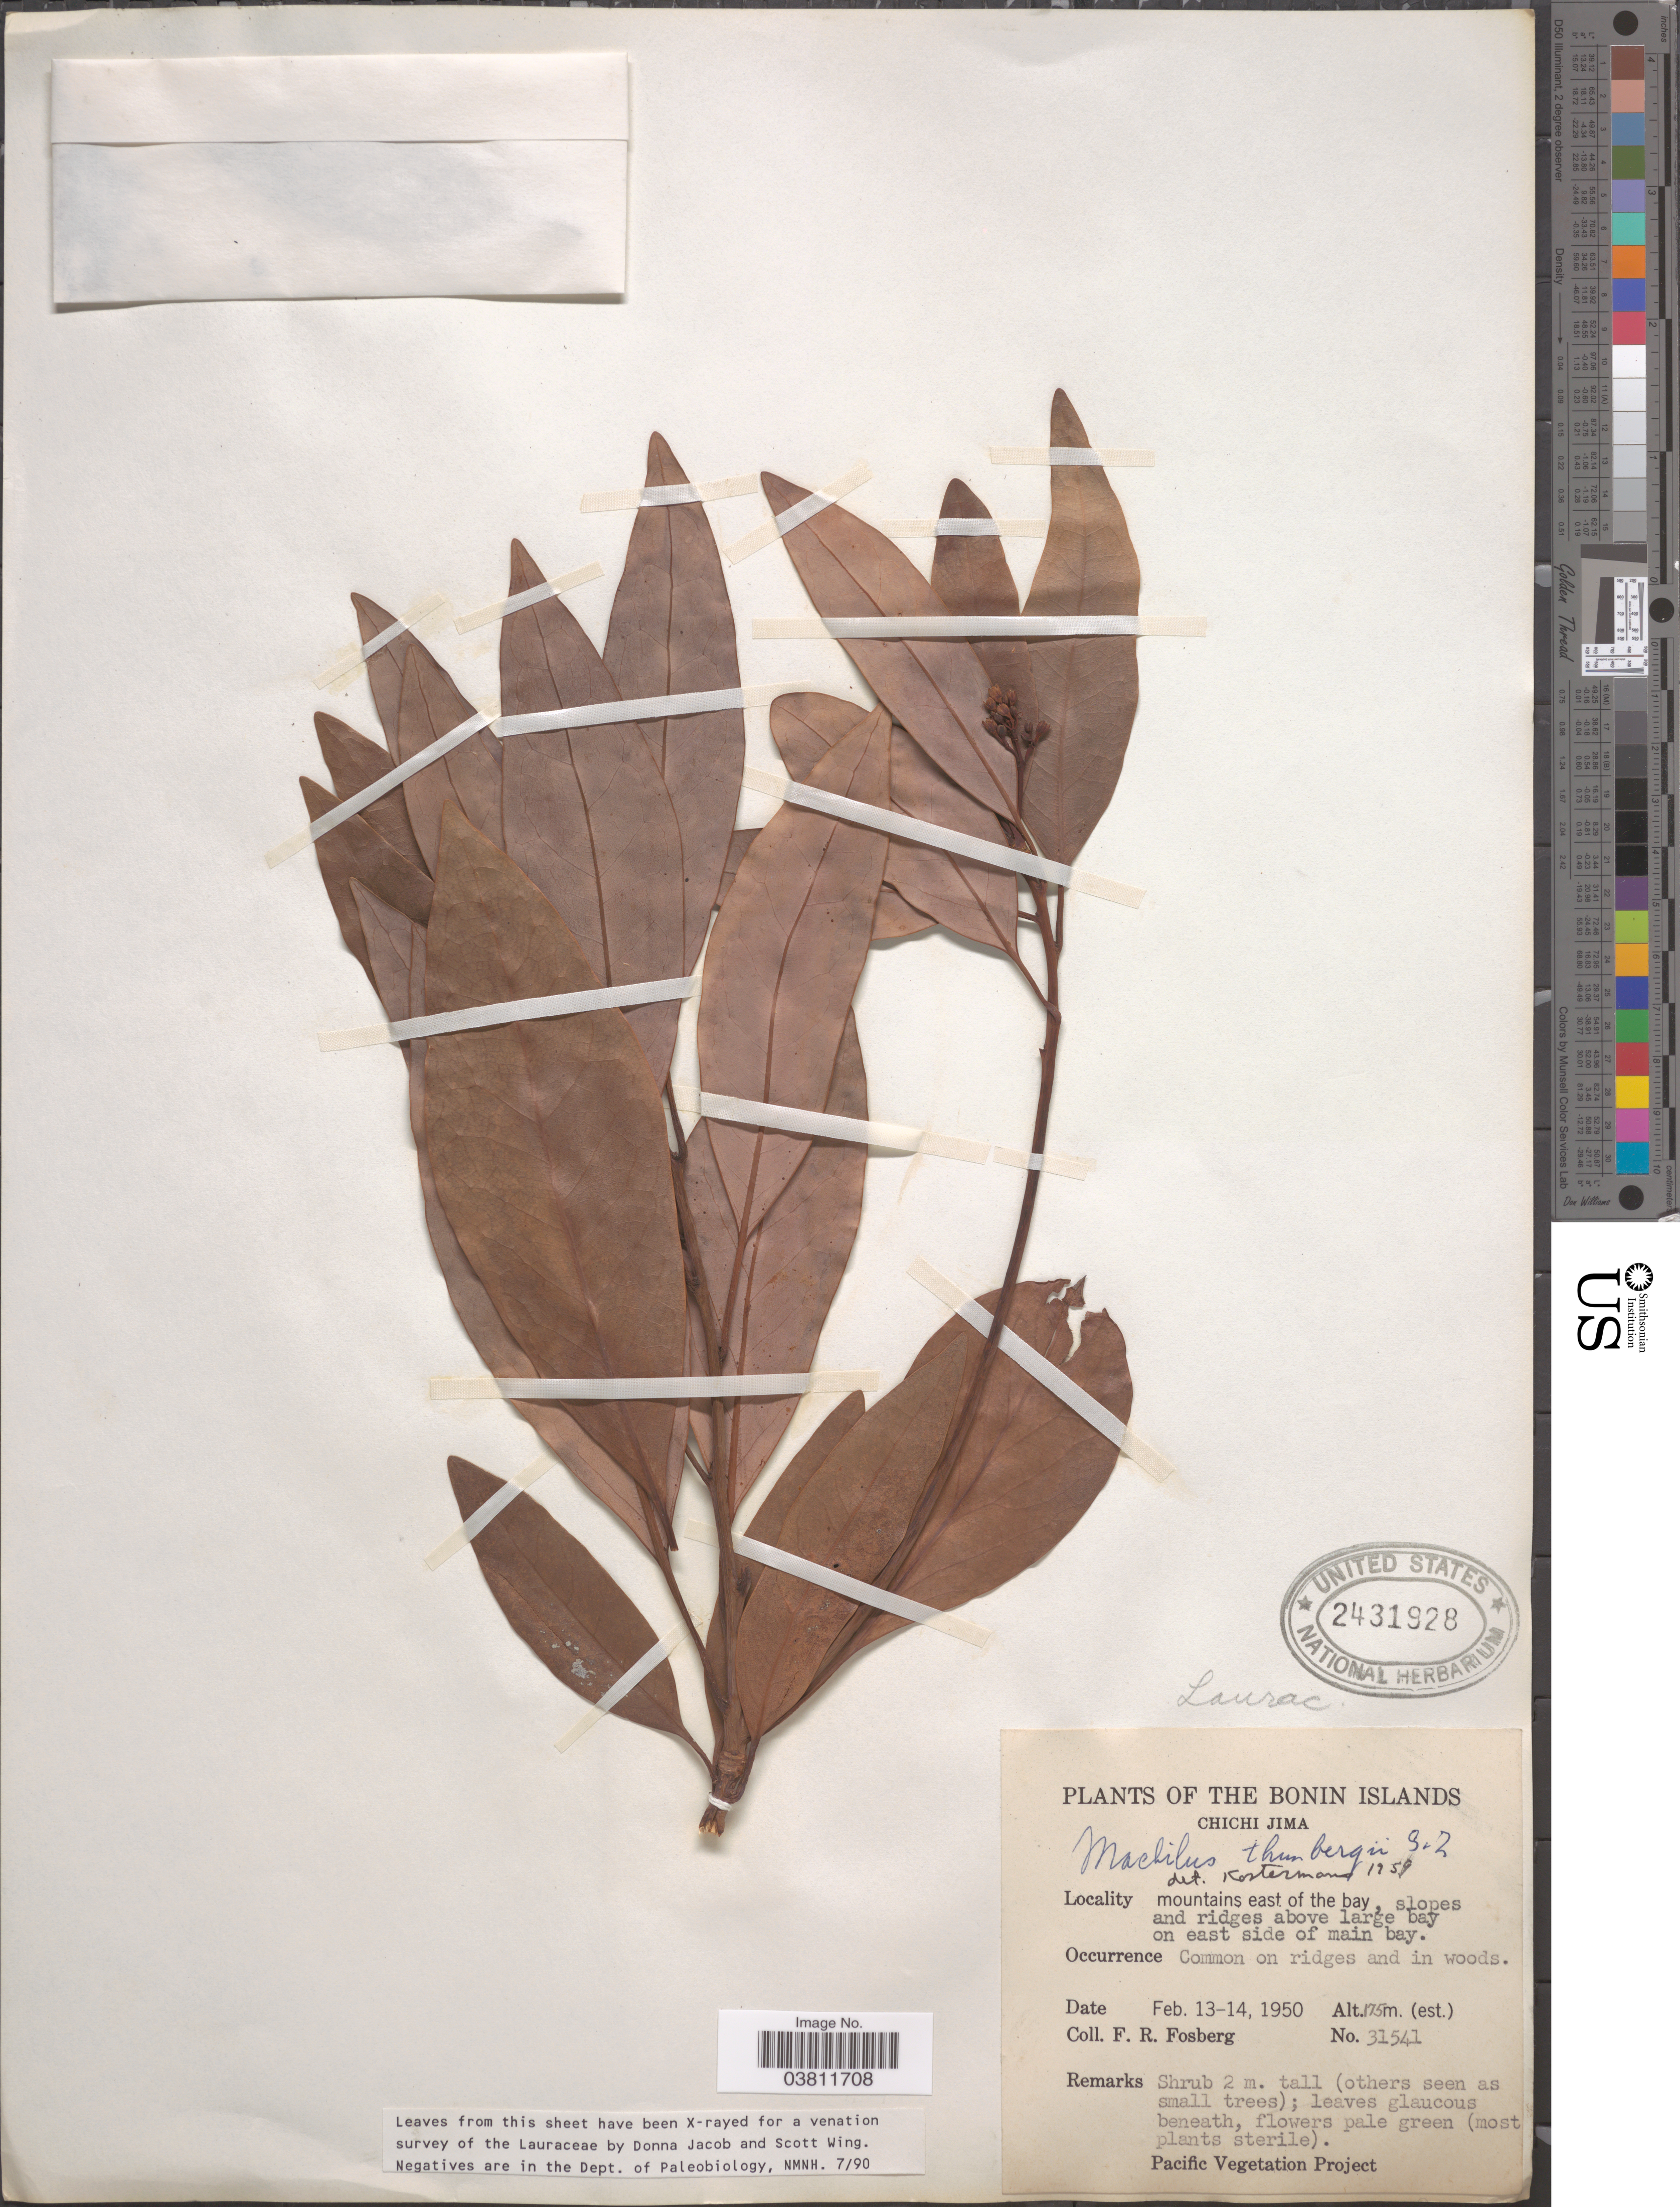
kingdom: Plantae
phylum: Tracheophyta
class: Magnoliopsida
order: Laurales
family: Lauraceae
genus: Machilus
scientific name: Machilus thunbergii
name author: Siebold & Zucc.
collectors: F. R. Fosberg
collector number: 31541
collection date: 1950-02-13/1950-02-14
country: Japan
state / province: Tokyo, Federal City of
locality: The Bonin Islands. Chichi Jima. Mountains east of the bay, slopes and ridges above large bay on east side of main bay.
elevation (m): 175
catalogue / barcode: US 2431928